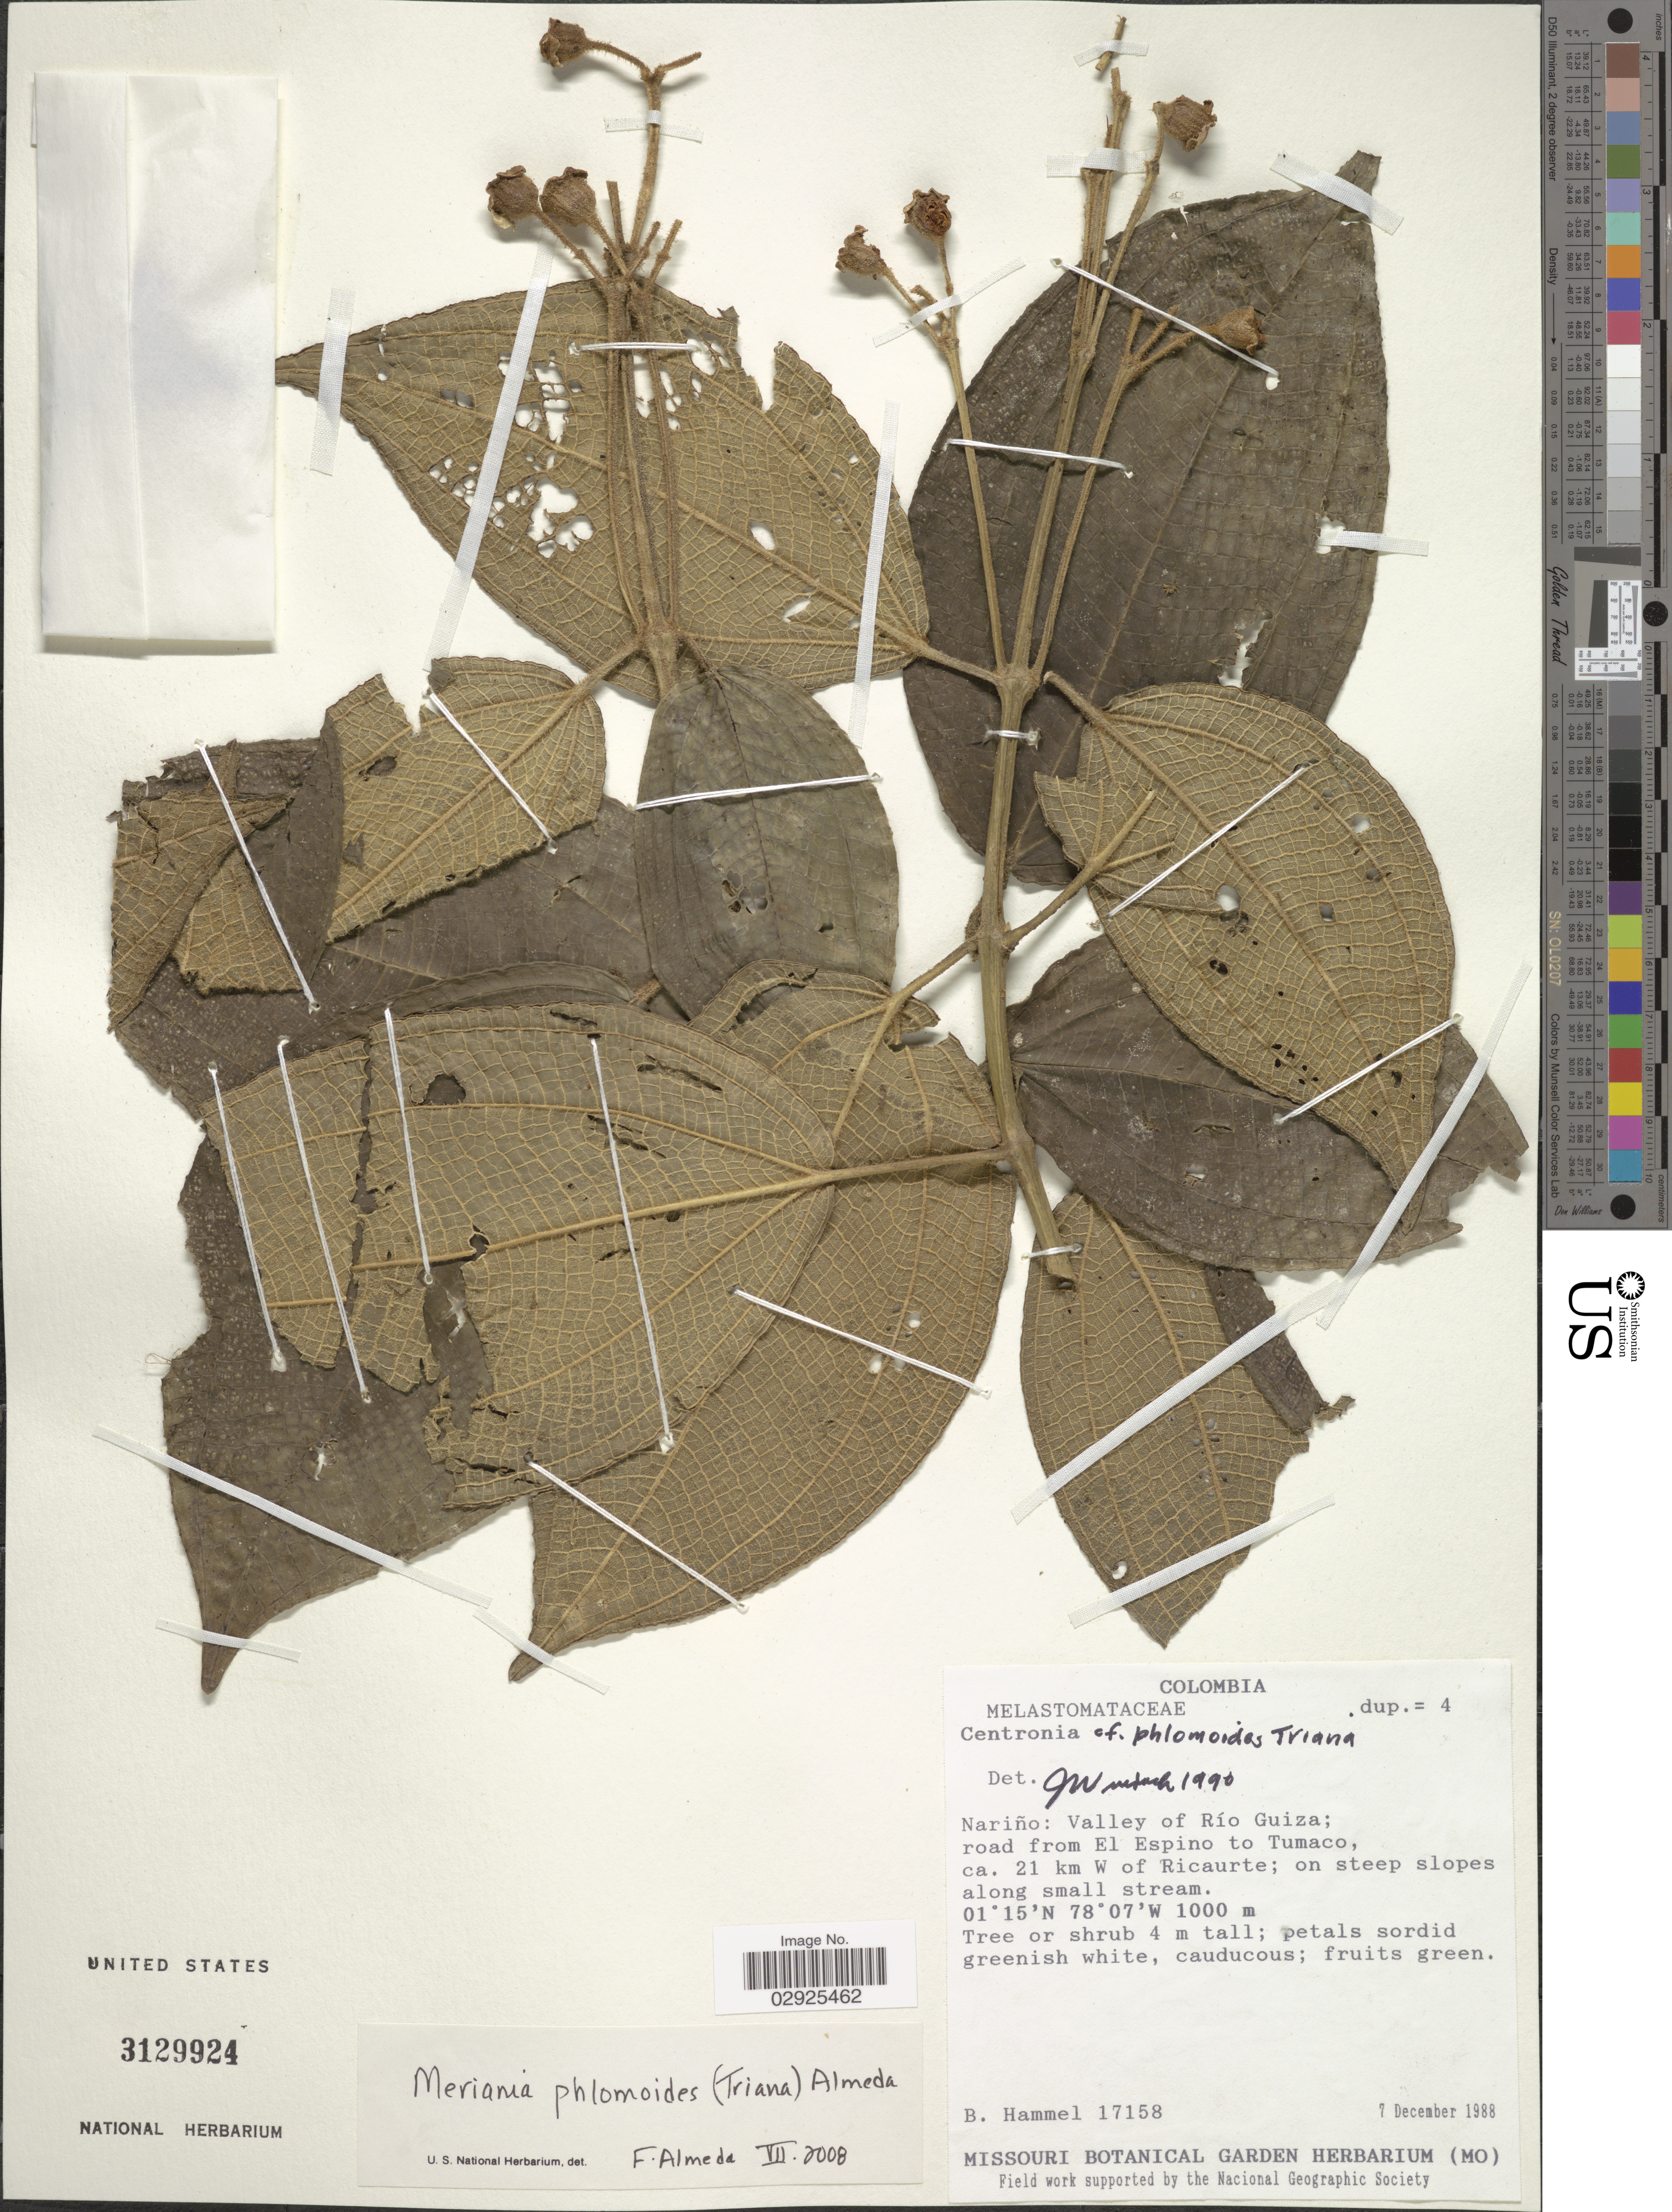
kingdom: Plantae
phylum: Tracheophyta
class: Magnoliopsida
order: Myrtales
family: Melastomataceae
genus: Meriania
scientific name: Meriania phlomoides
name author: (Triana) Almeda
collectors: B. Hammel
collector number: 17158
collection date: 1988-12-07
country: Colombia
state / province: Nariño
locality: Nariño: Valley of Río Guiza; road from El Espino to Tumaco, ca. 21 km W of Ricaurte.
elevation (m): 1000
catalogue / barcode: US 3129924